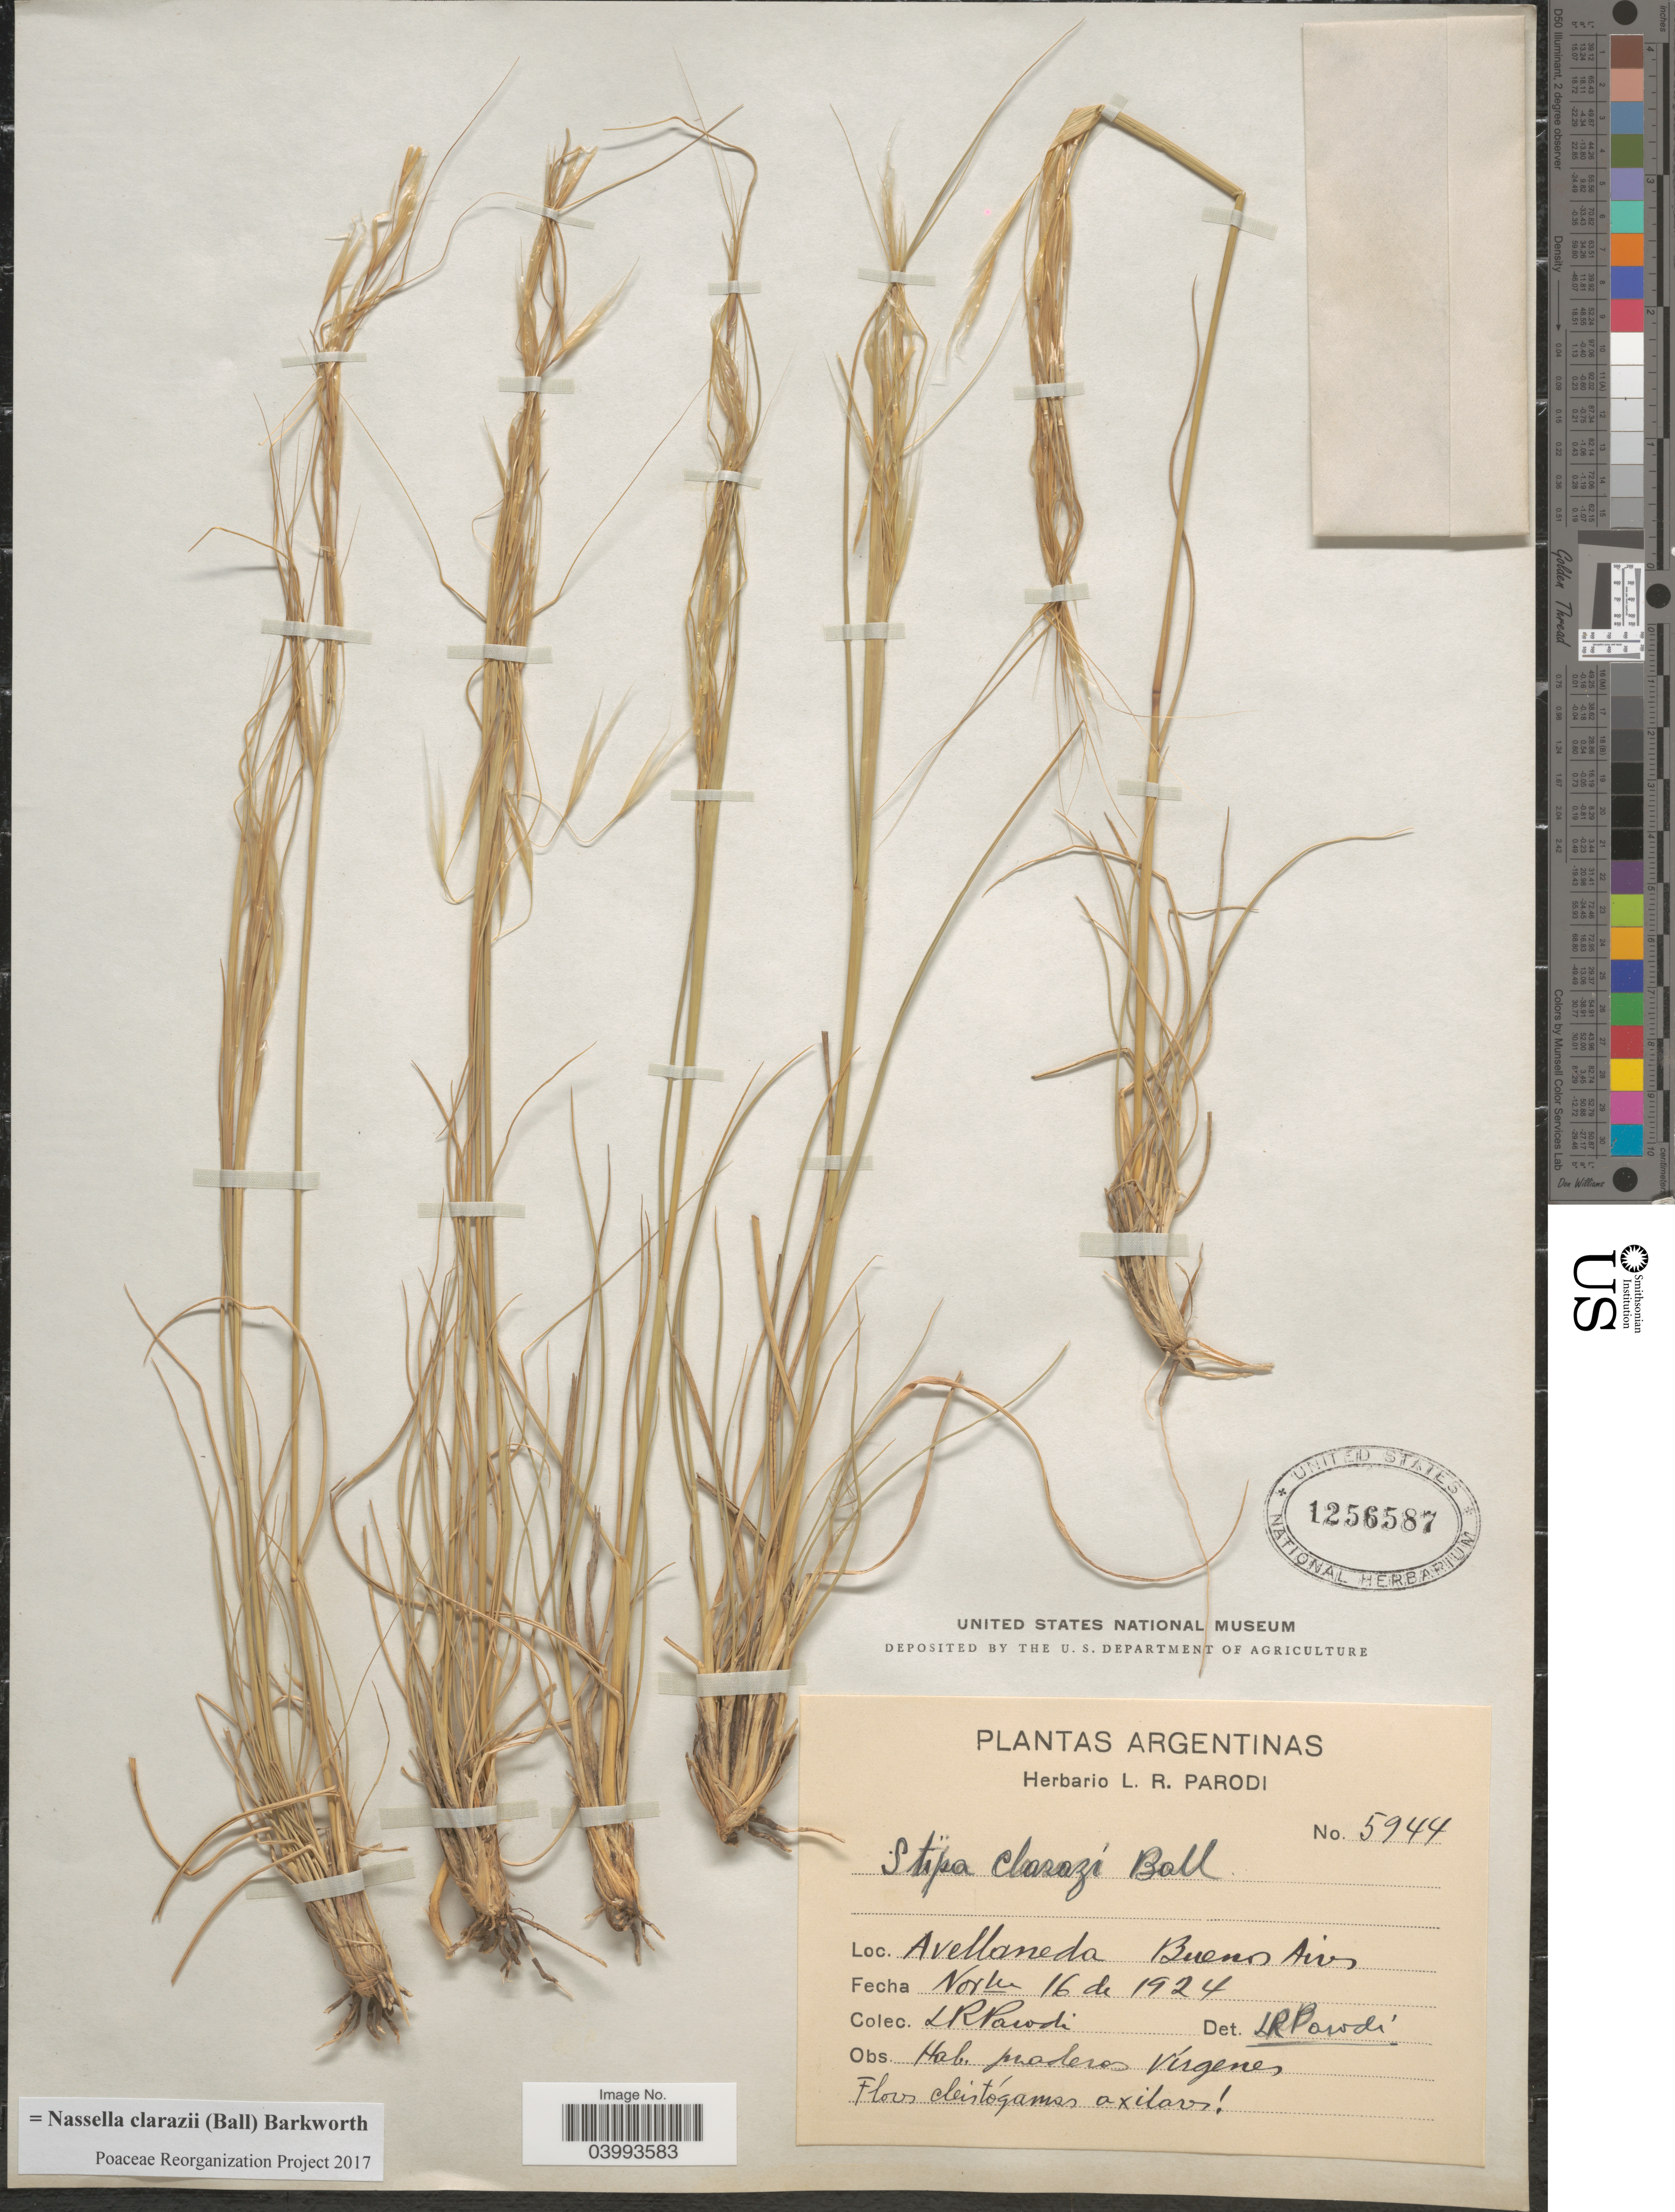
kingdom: Plantae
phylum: Tracheophyta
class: Liliopsida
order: Poales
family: Poaceae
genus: Nassella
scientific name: Nassella clarazii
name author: (Ball) Barkworth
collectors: L. R. Parodi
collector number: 5944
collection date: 1924-11-16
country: Argentina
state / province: Buenos Aires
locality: Avellaneda.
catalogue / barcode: US 1256587